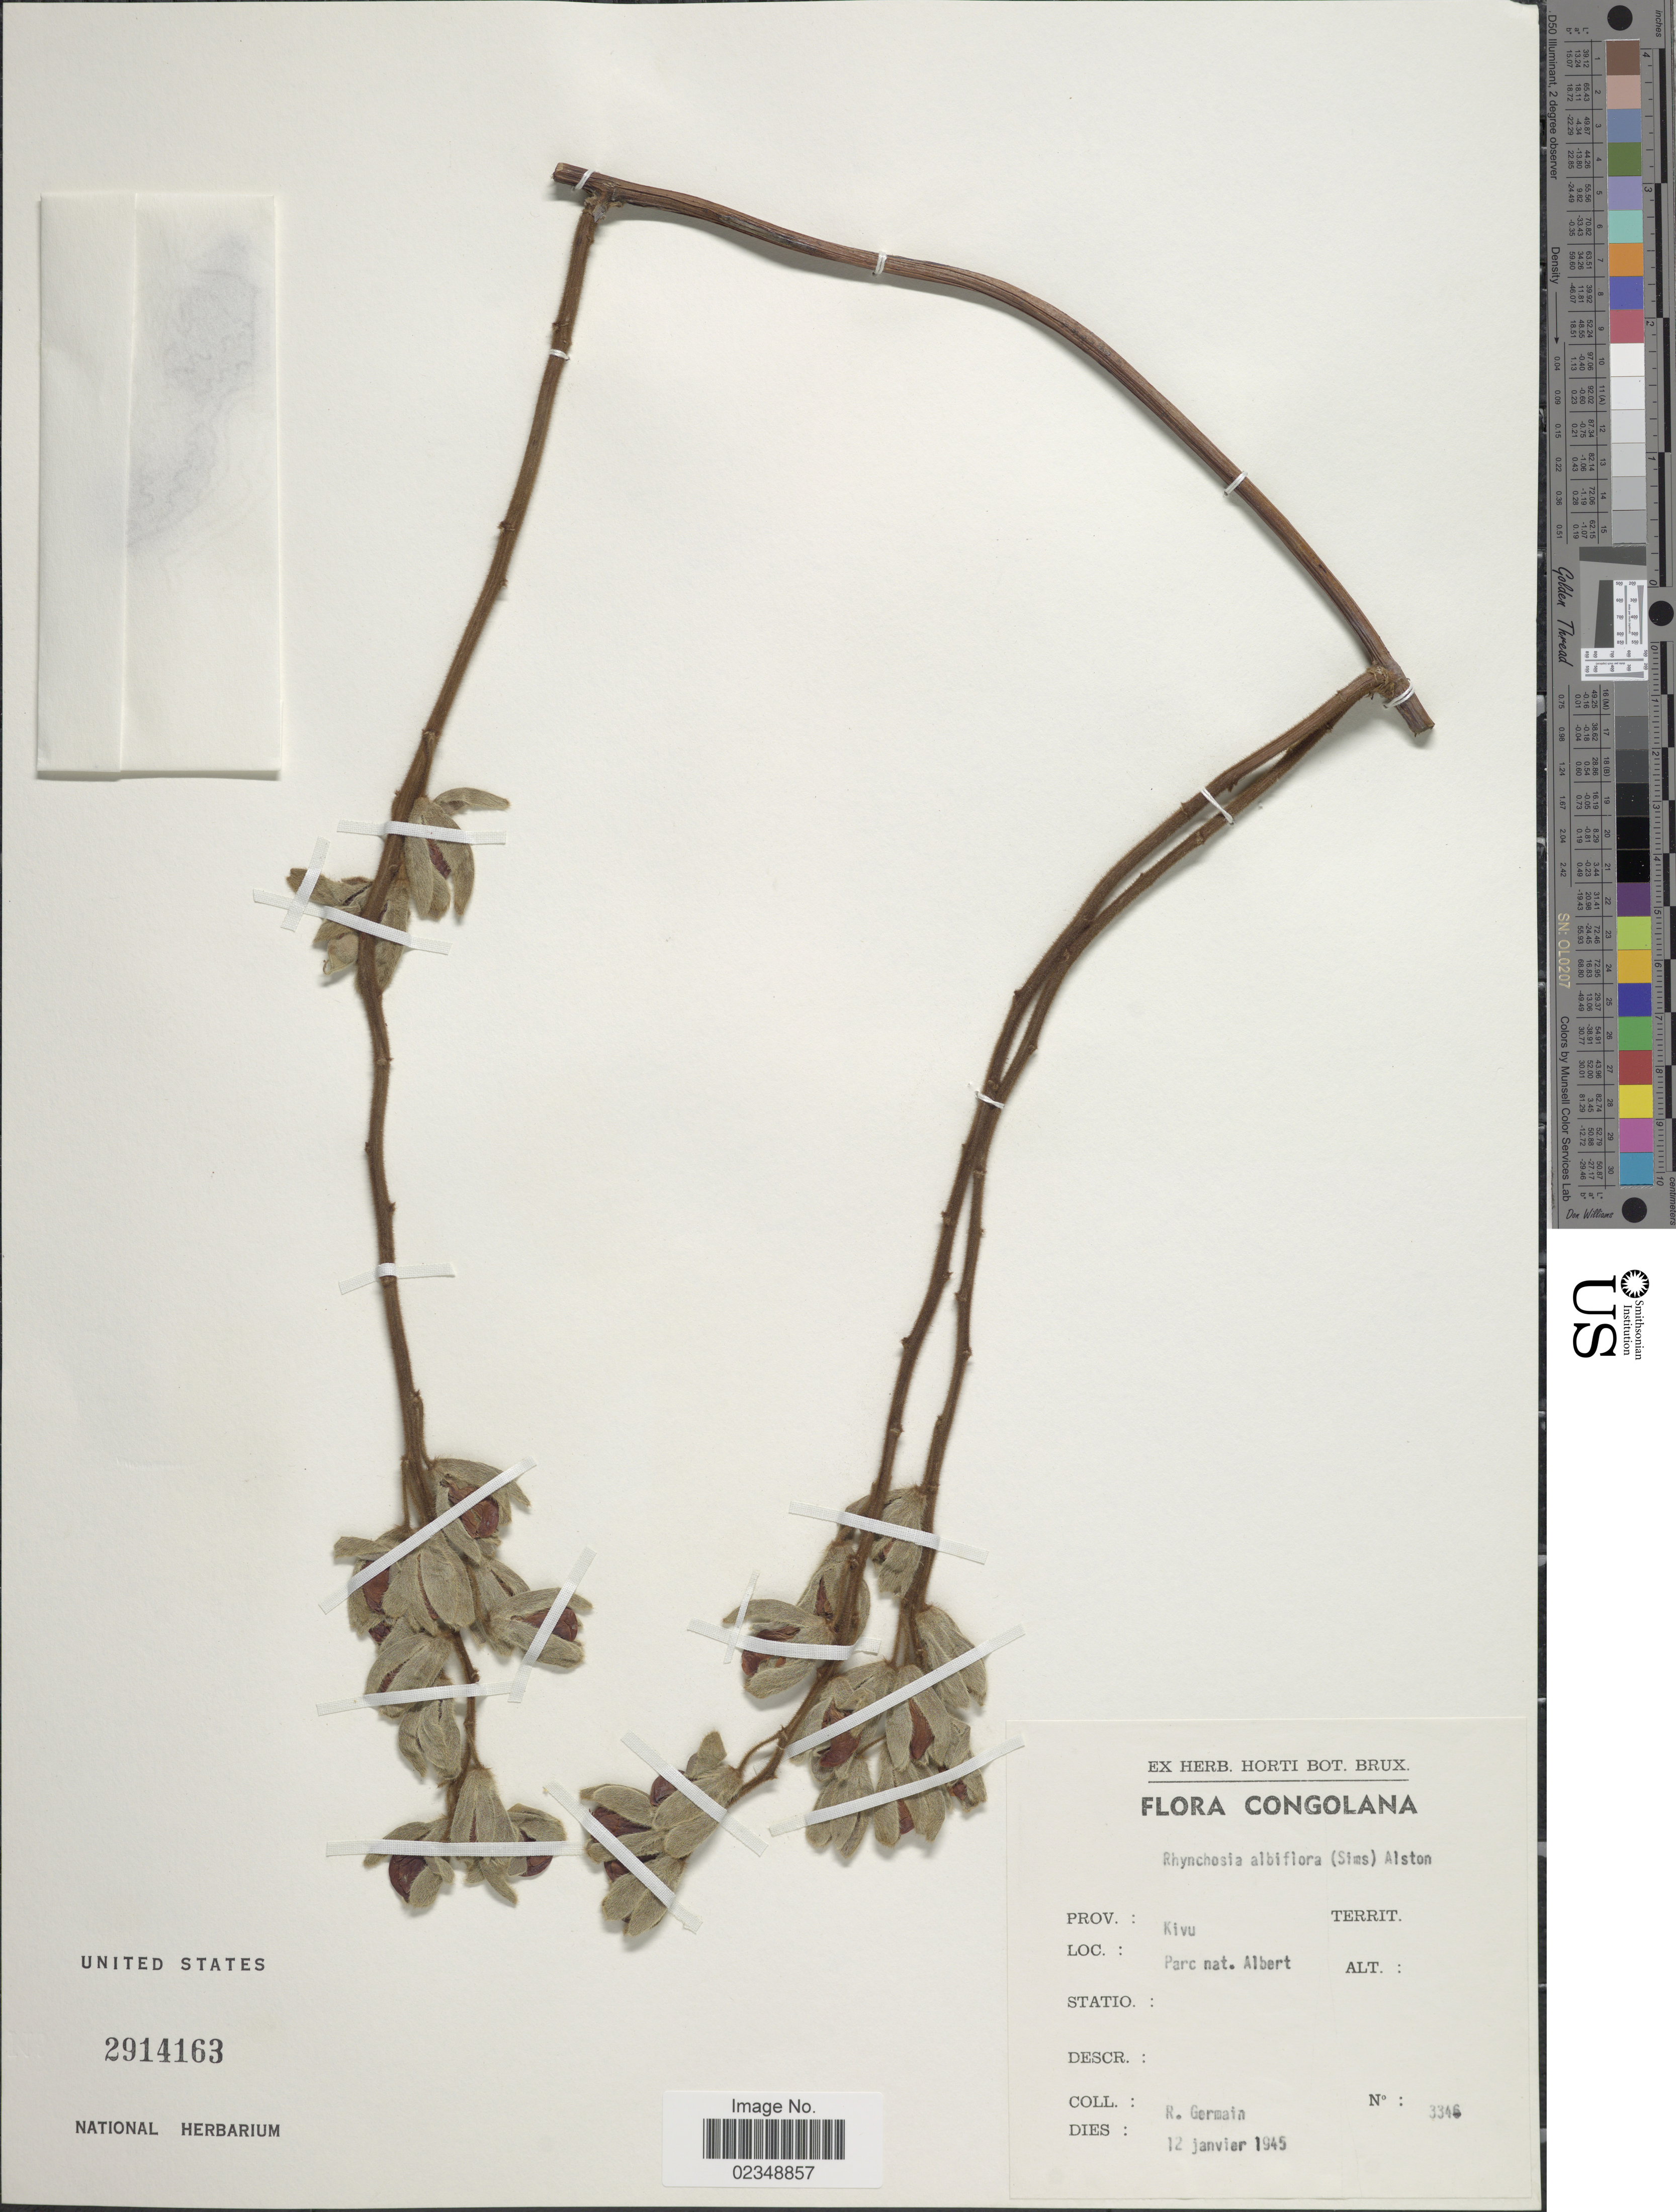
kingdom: Plantae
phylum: Tracheophyta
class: Magnoliopsida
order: Fabales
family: Fabaceae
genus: Rhynchosia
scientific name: Rhynchosia hirta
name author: (Andrews) Meikle & Verdc.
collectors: R. Germain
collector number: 3346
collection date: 1945-01-12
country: Congo, Democratic Republic of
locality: Congolana. Prov.: Kivu. Parc. nat. Albert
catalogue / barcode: US 2914163